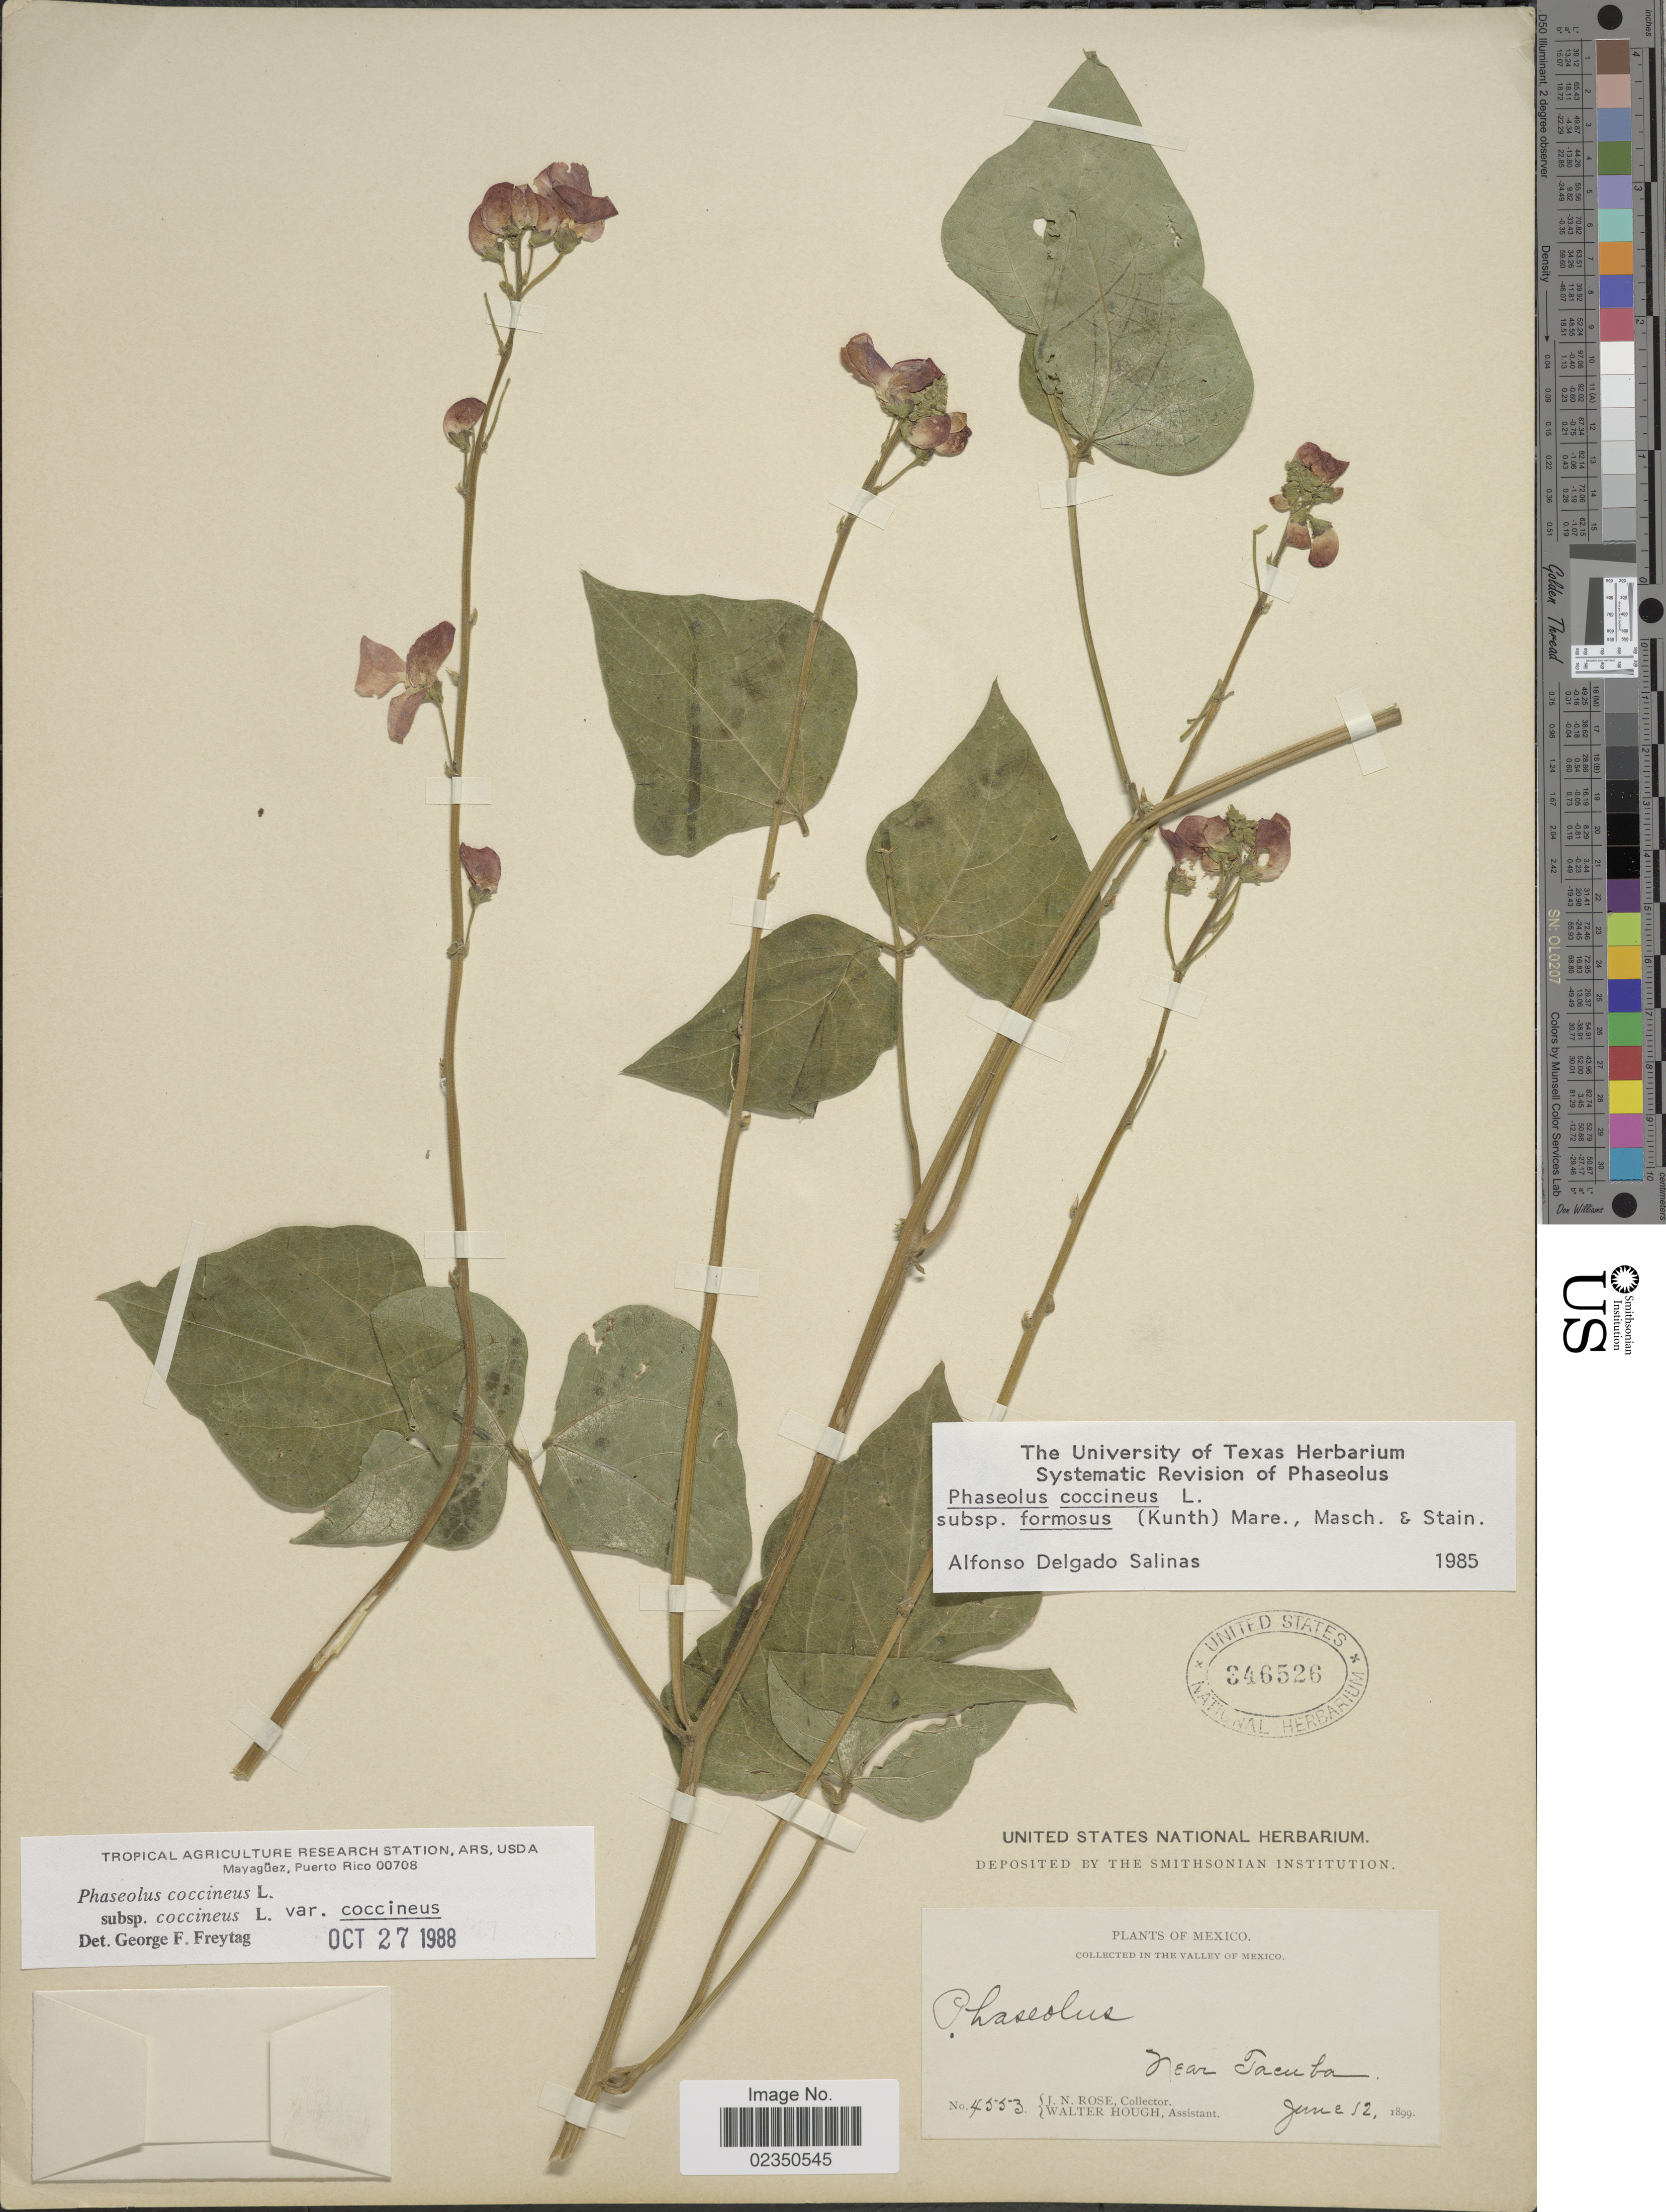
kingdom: Plantae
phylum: Tracheophyta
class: Magnoliopsida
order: Fabales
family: Fabaceae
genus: Phaseolus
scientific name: Phaseolus coccineus var. coccineus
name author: L.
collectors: J. N. Rose & W. Hough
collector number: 4553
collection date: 1899-06-12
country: Mexico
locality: In the Valley of Mexico, near Tacuba.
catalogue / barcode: US 346526